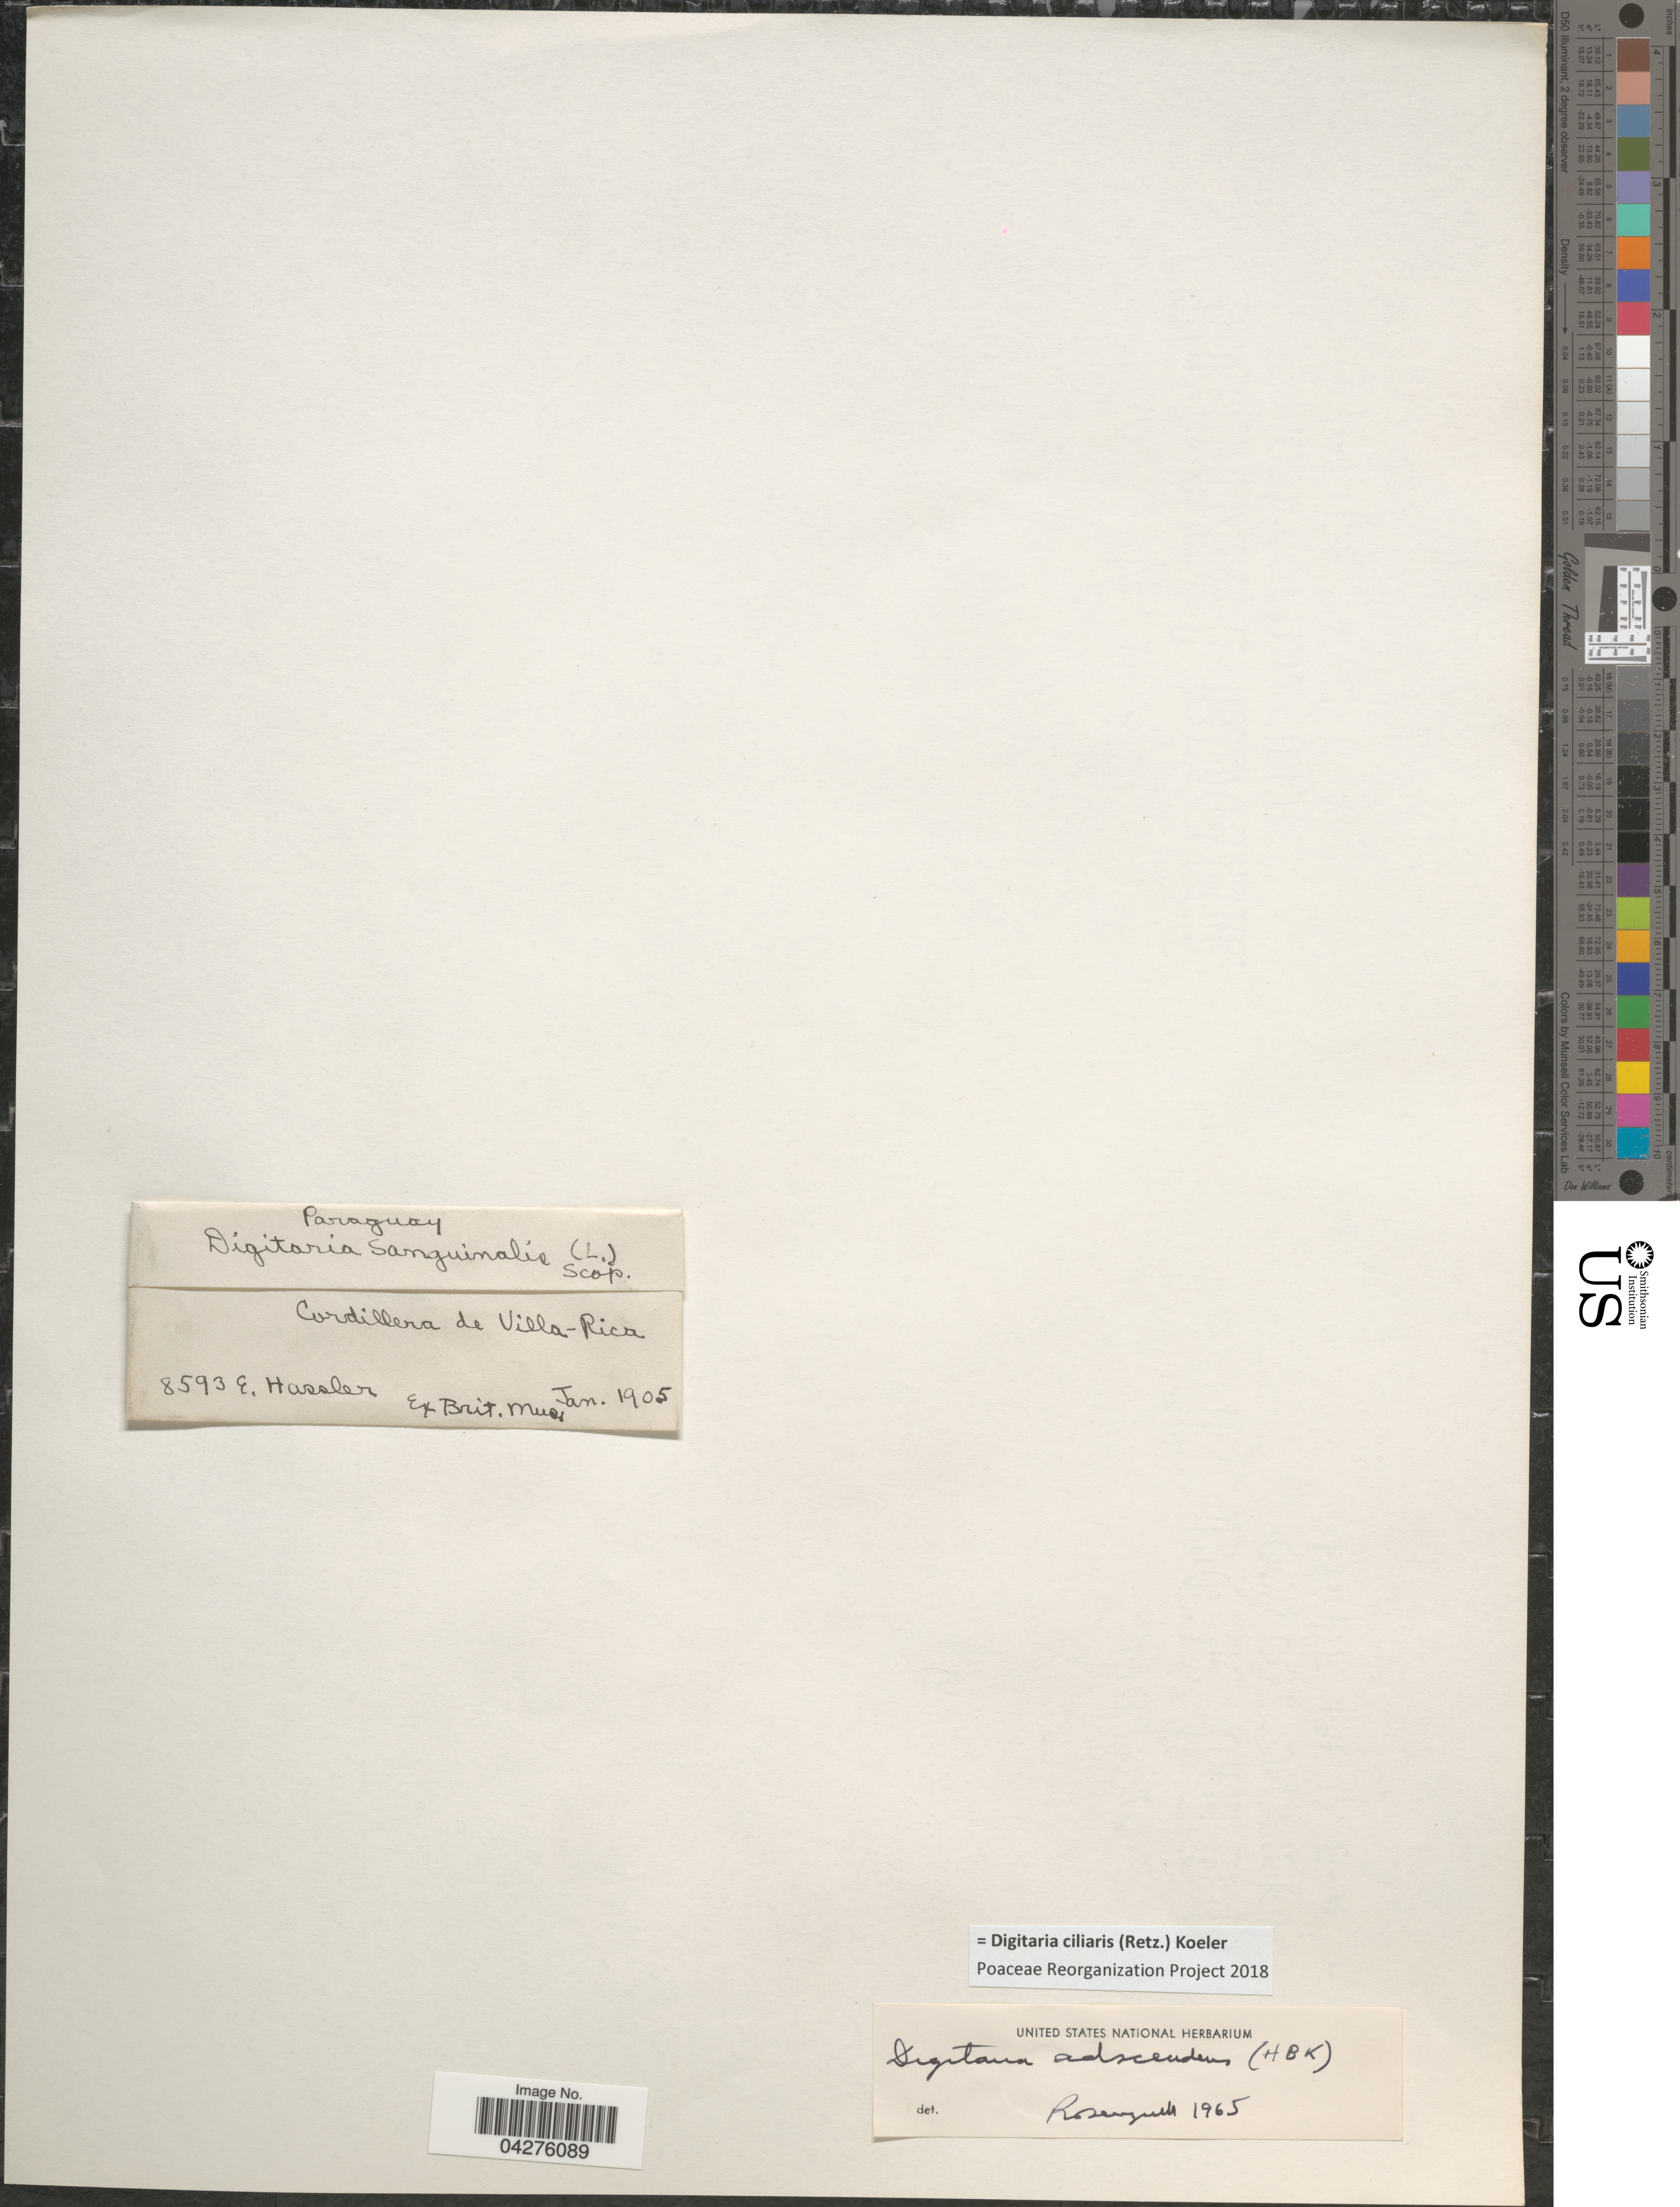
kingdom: Plantae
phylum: Tracheophyta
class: Liliopsida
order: Poales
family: Poaceae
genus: Digitaria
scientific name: Digitaria ciliaris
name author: (Retz.) Koeler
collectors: E. Hassler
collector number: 8593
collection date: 1905-01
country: Paraguay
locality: Cordillera de Villa-Rica.